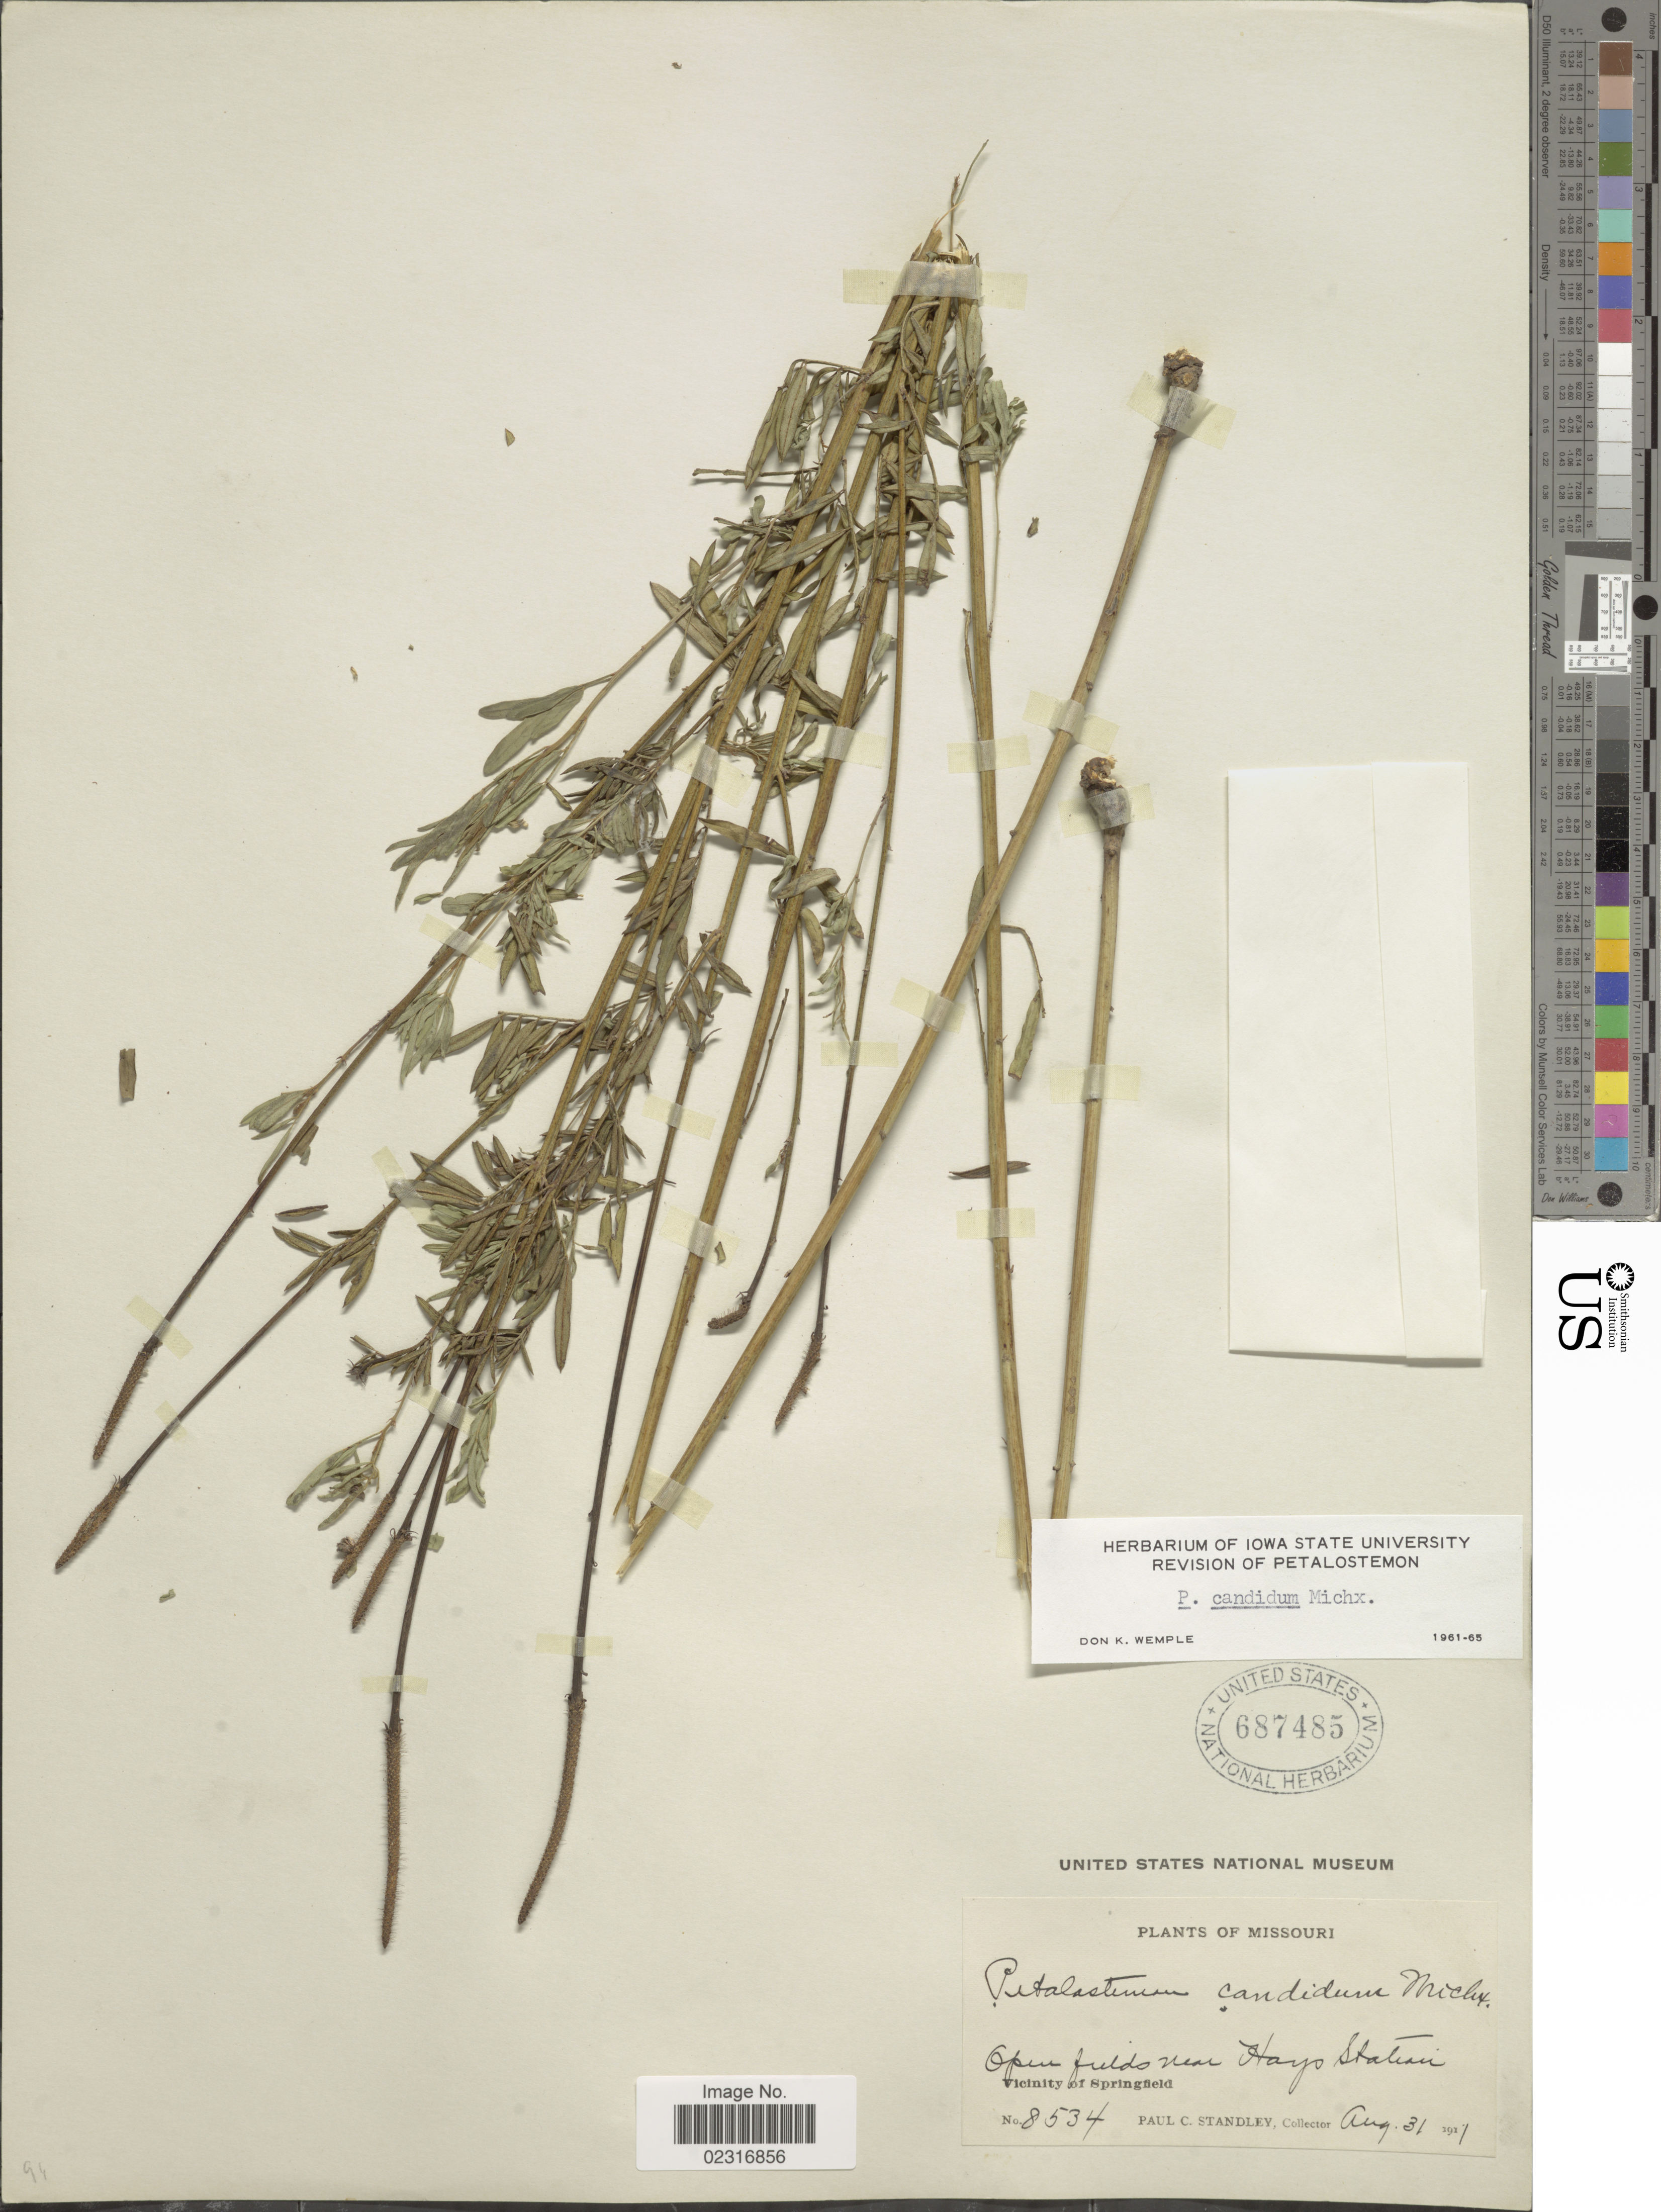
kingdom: Plantae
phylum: Tracheophyta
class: Magnoliopsida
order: Fabales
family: Fabaceae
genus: Dalea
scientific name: Dalea candida var. candida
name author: Michx. ex Willd.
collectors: P. C. Standley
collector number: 8534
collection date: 1917-08-31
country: United States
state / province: Missouri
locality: Open fields near Hays Station. Vicinity of Springfield.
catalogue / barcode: US 687485